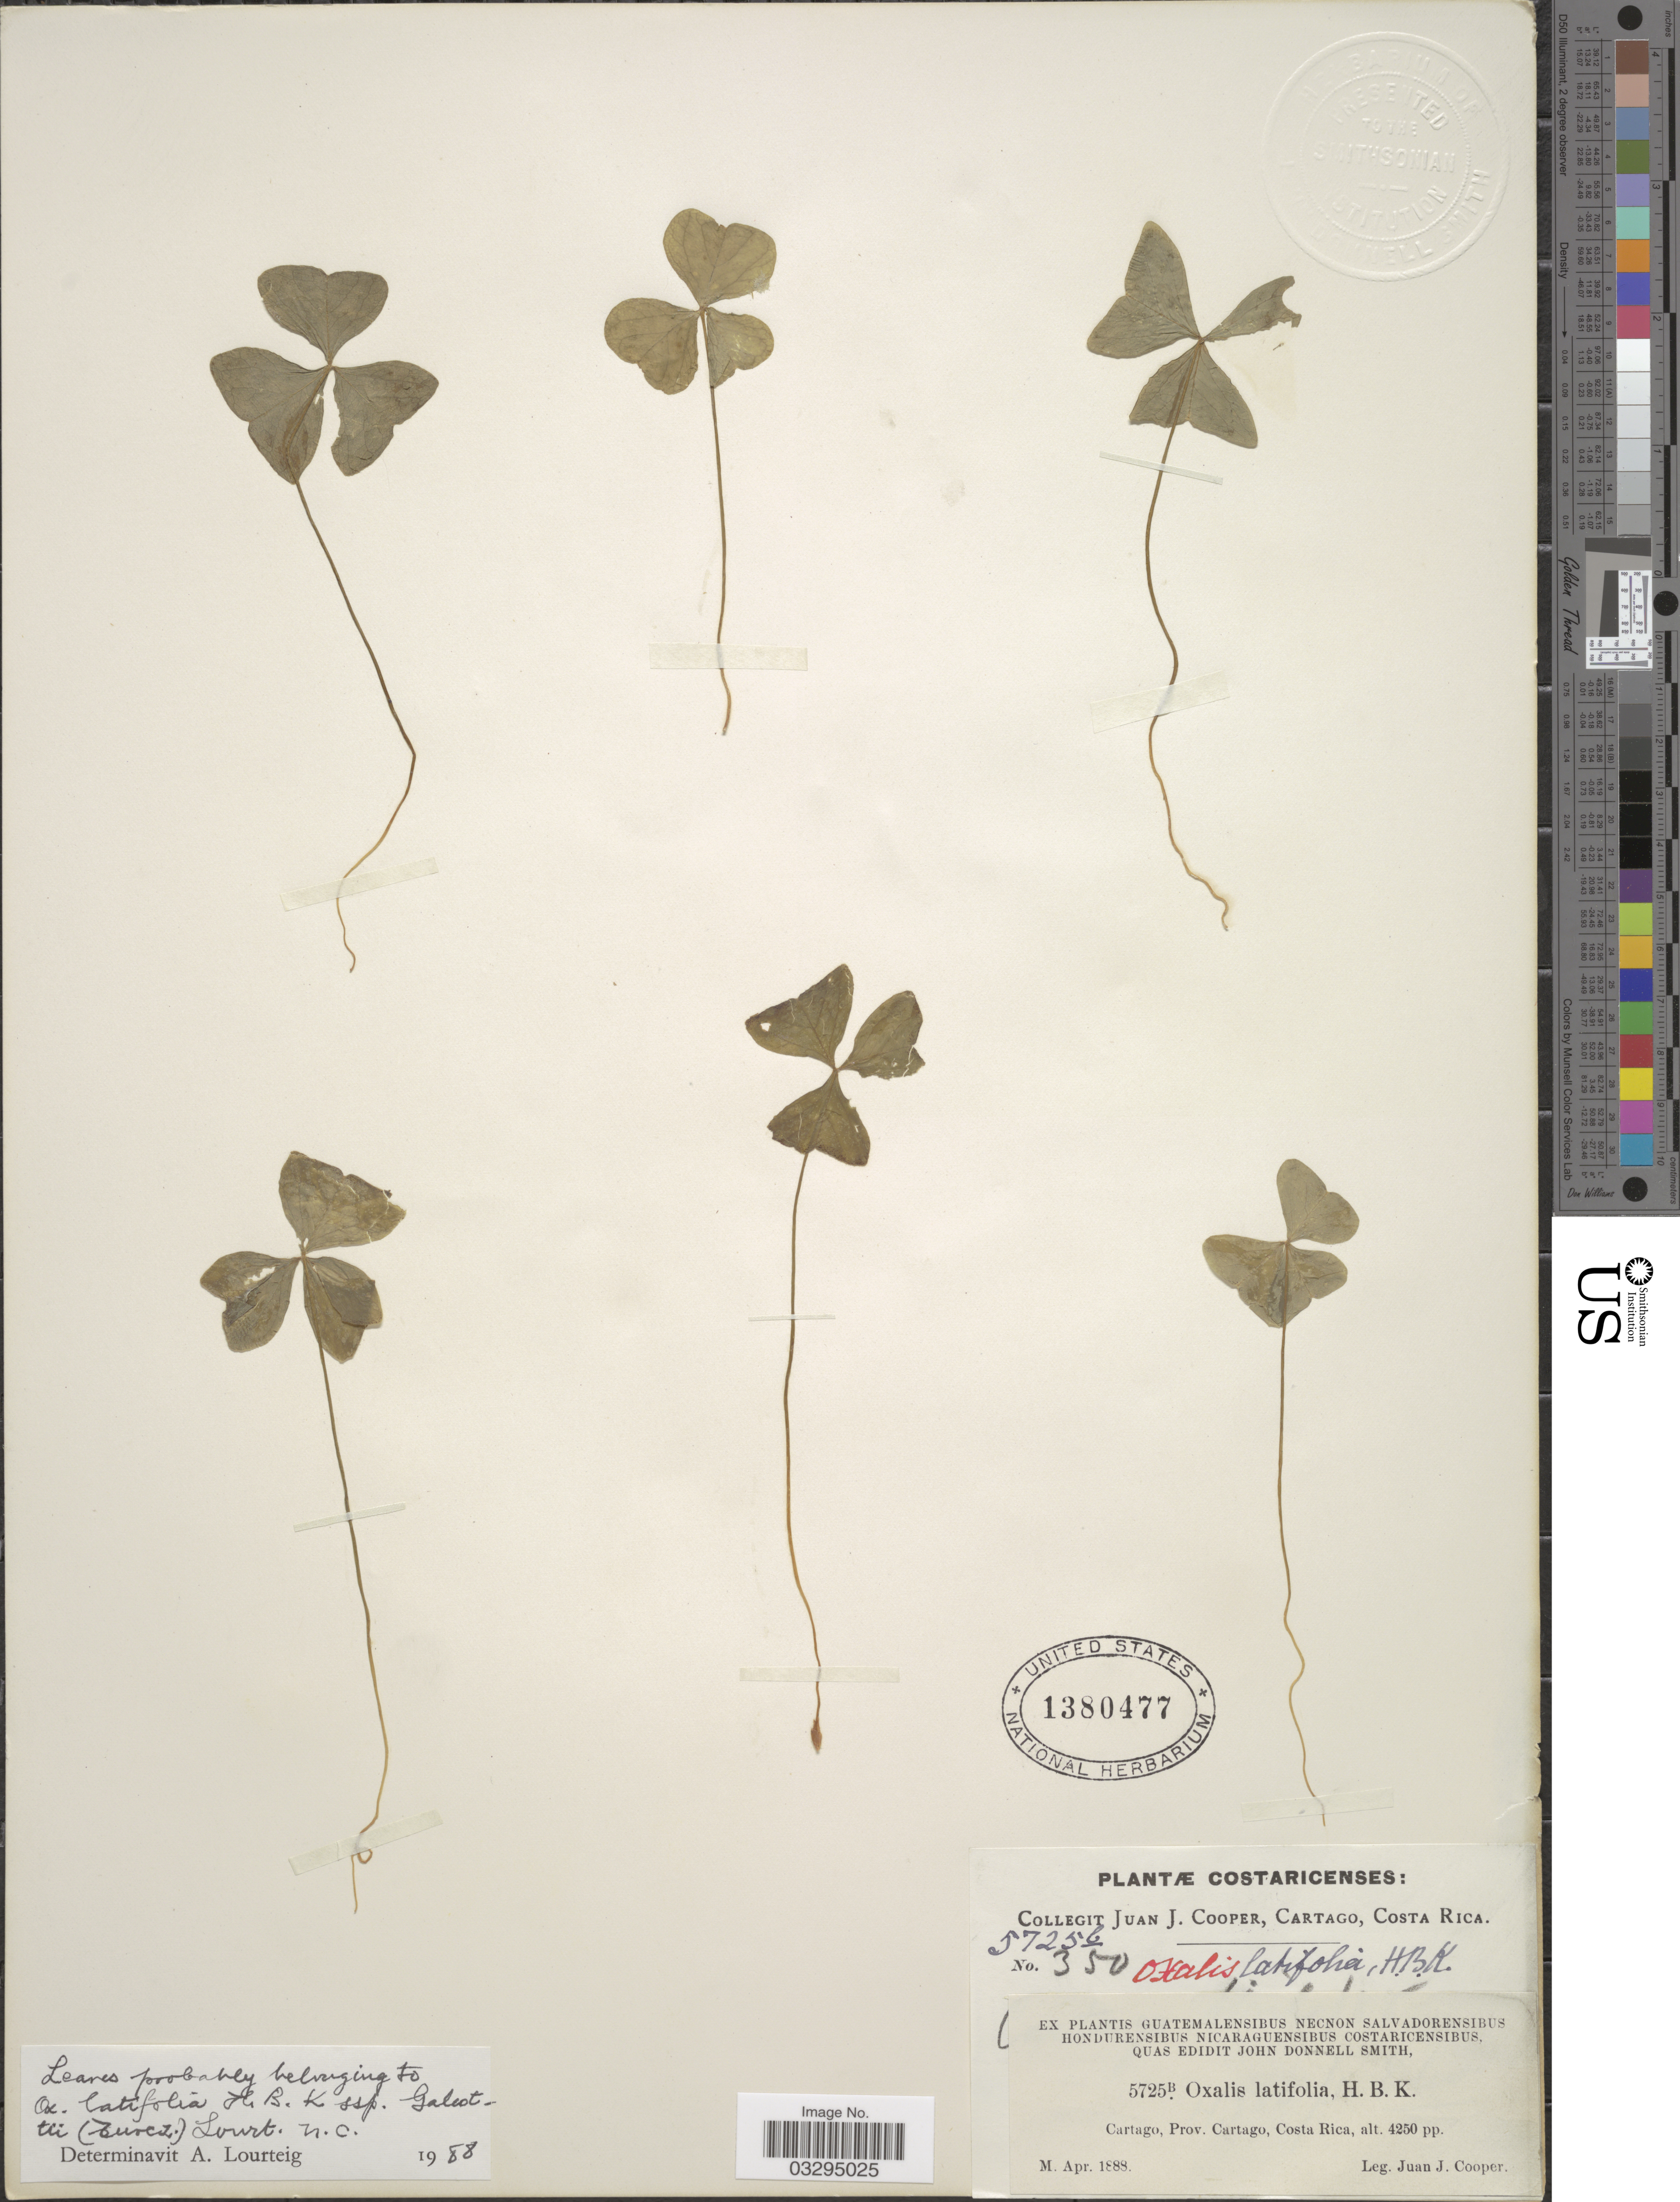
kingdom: Plantae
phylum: Tracheophyta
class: Magnoliopsida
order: Oxalidales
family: Oxalidaceae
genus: Oxalis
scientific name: Oxalis latifolia subsp. galeottii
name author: (Turcz.) Lourteig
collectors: J. J. Cooper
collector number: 5725b/350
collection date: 1888-04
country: Costa Rica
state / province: Cartago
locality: Cartago, Prov. Cartago.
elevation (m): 1295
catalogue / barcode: US 1380477